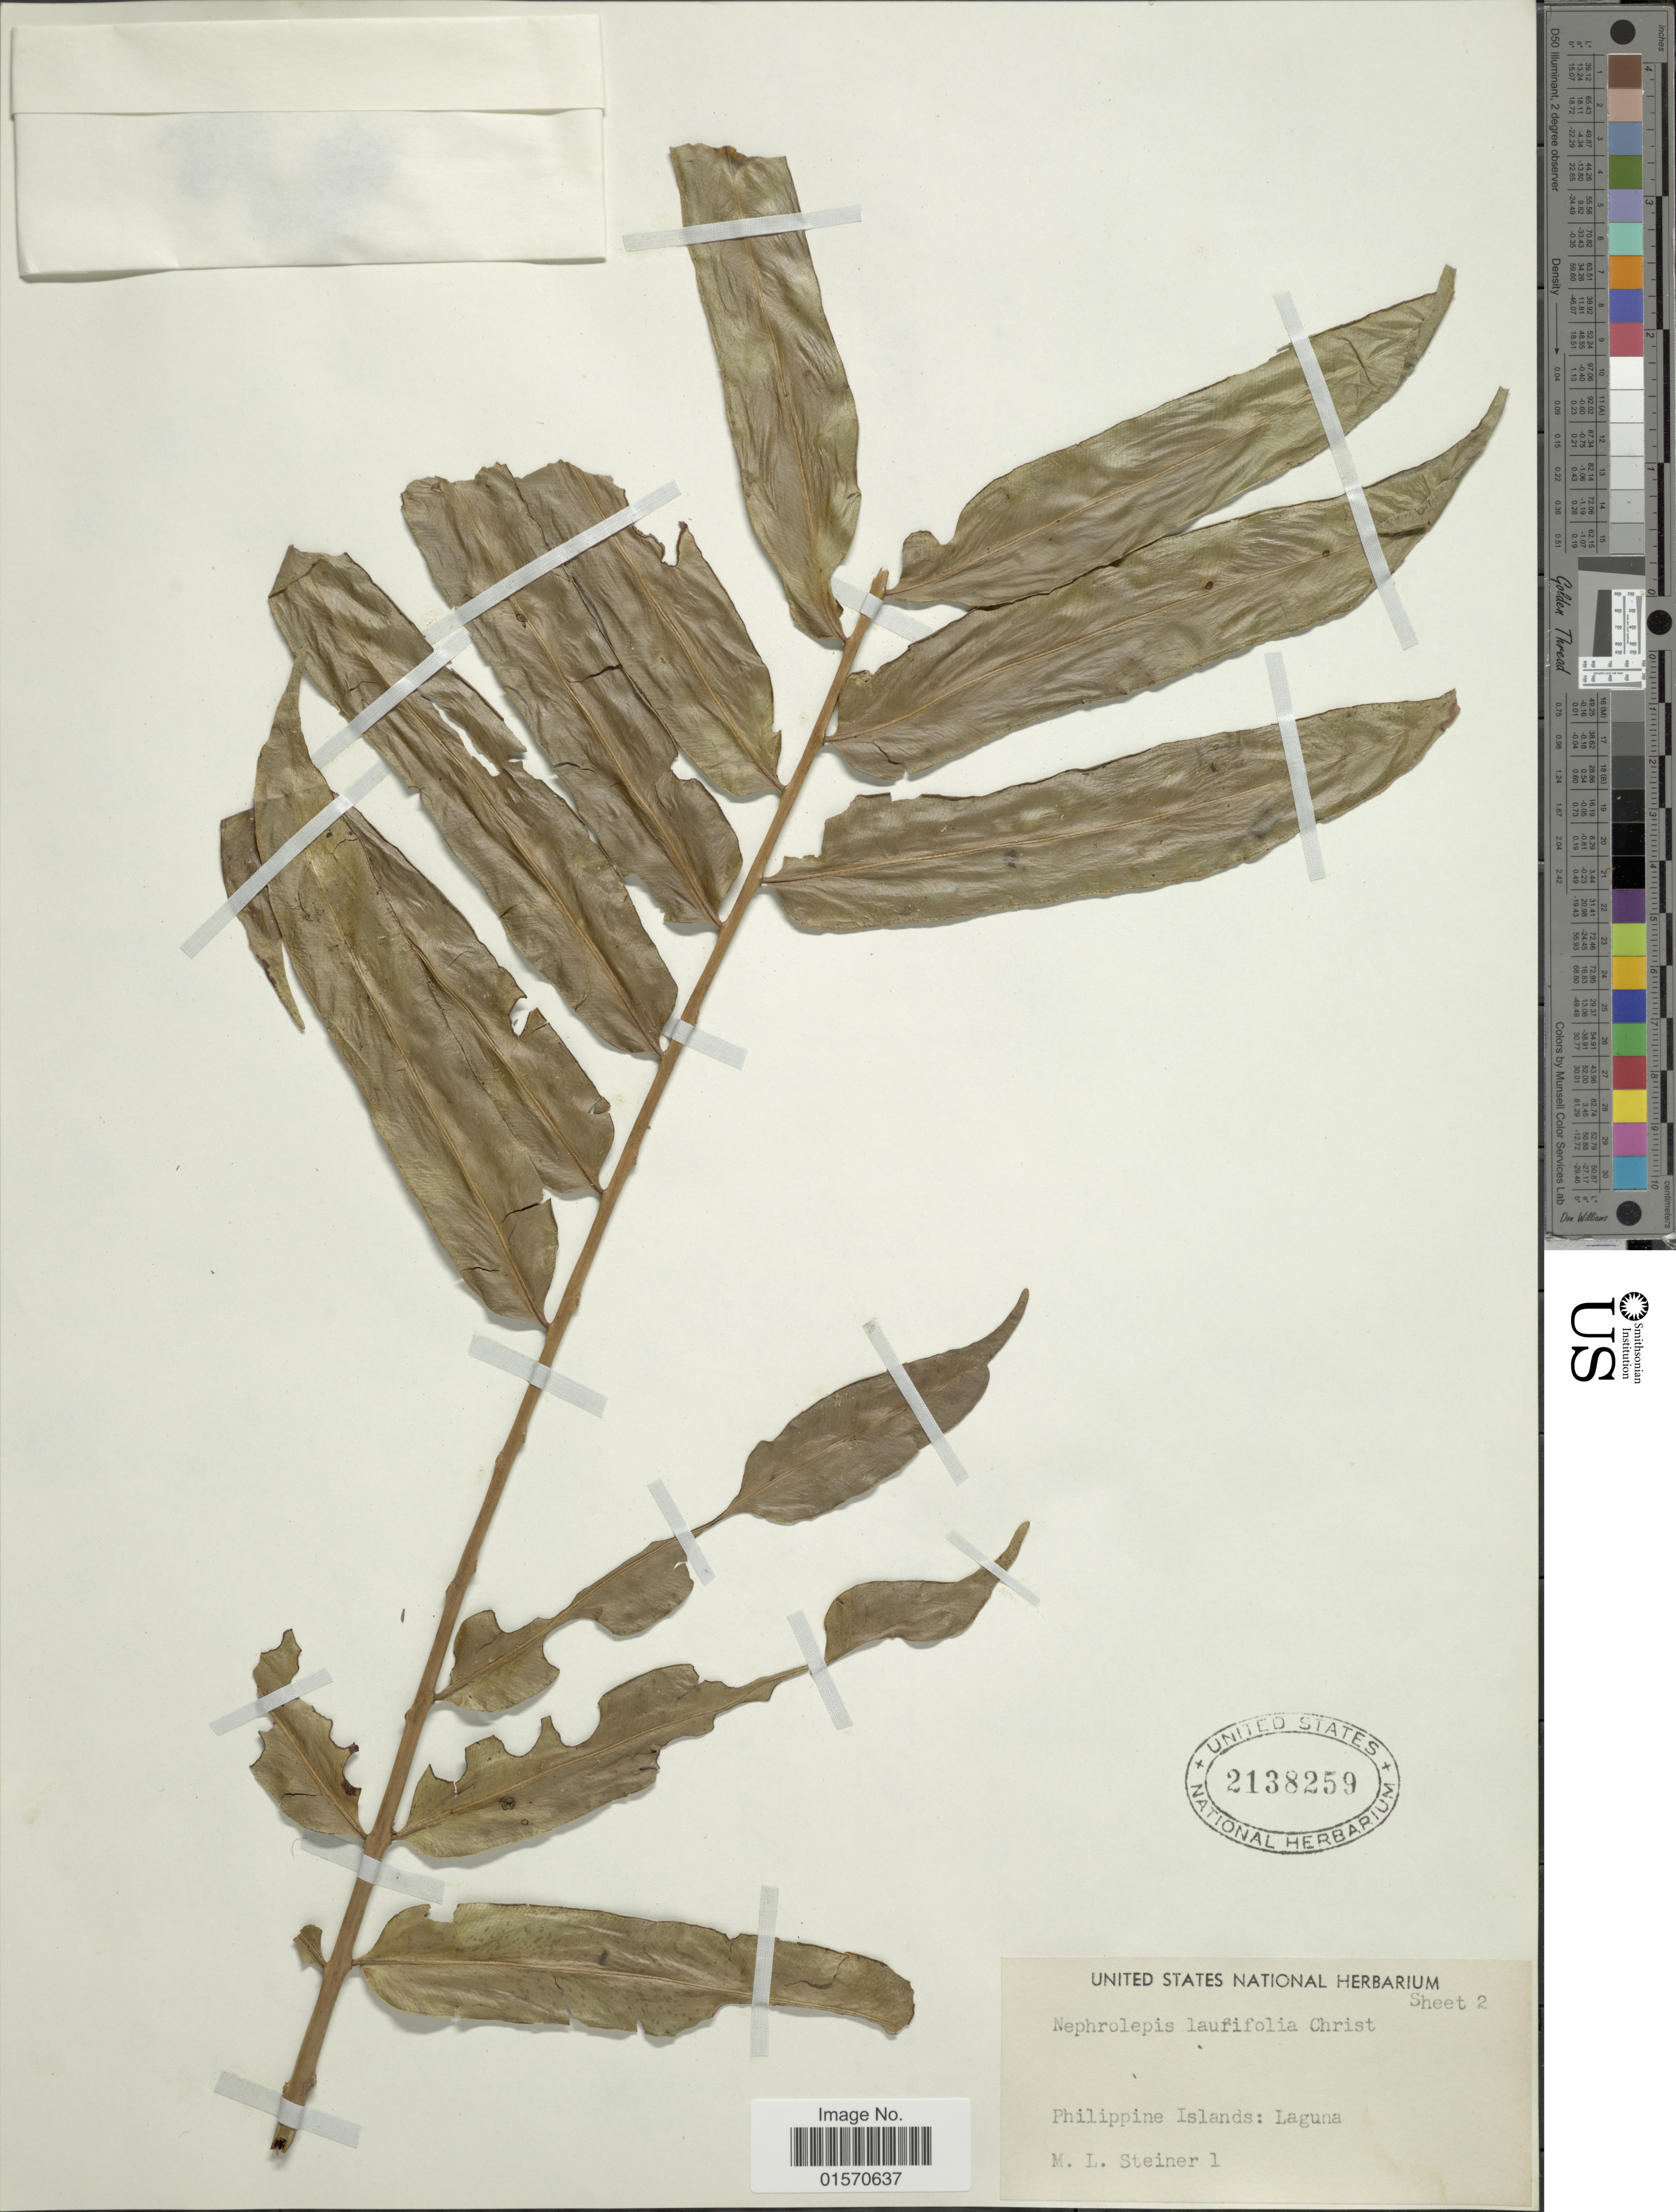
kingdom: Plantae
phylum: Tracheophyta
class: Polypodiopsida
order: Polypodiales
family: Nephrolepidaceae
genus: Nephrolepis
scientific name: Nephrolepis laurifolia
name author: Christ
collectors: M. Steiner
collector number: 1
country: Philippines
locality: Philippine Islands: Laguna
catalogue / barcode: US 2138259